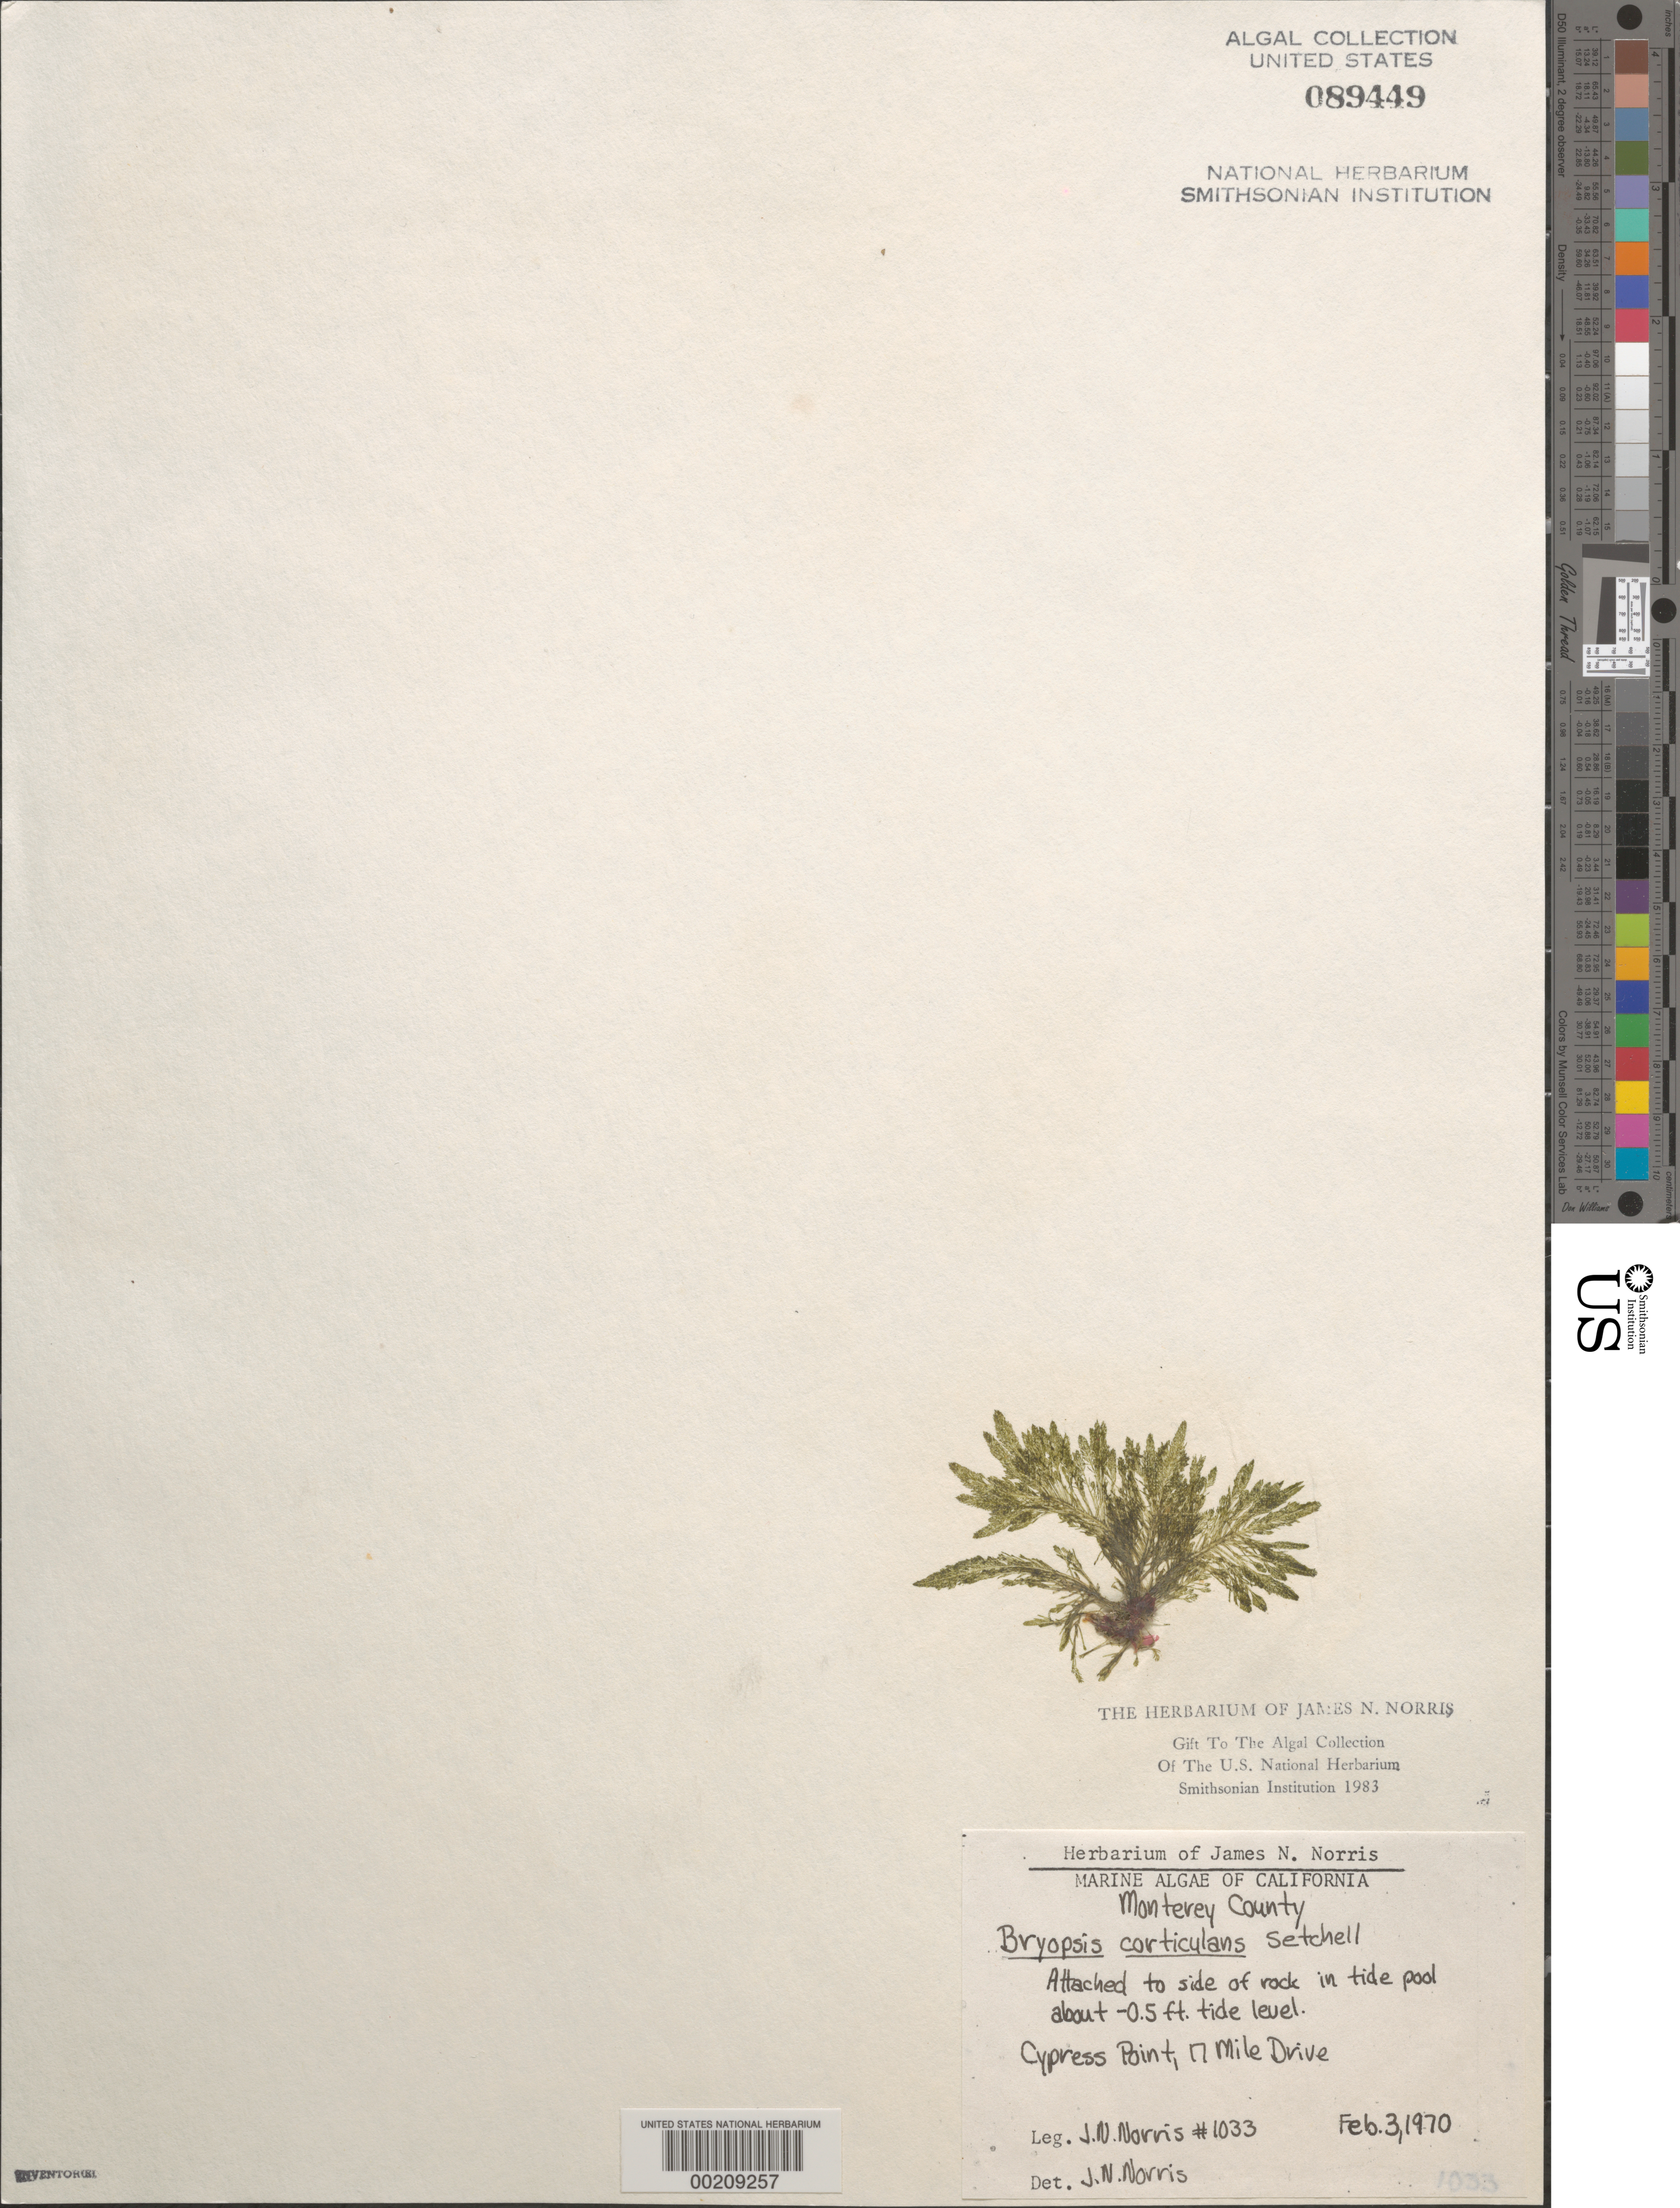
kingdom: Plantae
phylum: Chlorophyta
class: Ulvophyceae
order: Bryopsidales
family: Bryopsidaceae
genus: Bryopsis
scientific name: Bryopsis corticulans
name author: Setch. in Collins et al.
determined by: Norris, James N.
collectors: J. N. Norris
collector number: JN-1033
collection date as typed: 03 Feb 1970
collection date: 1970-02-03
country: United States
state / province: California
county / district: Monterey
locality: Cypress Point, 17 Mile Drive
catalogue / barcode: US 89449